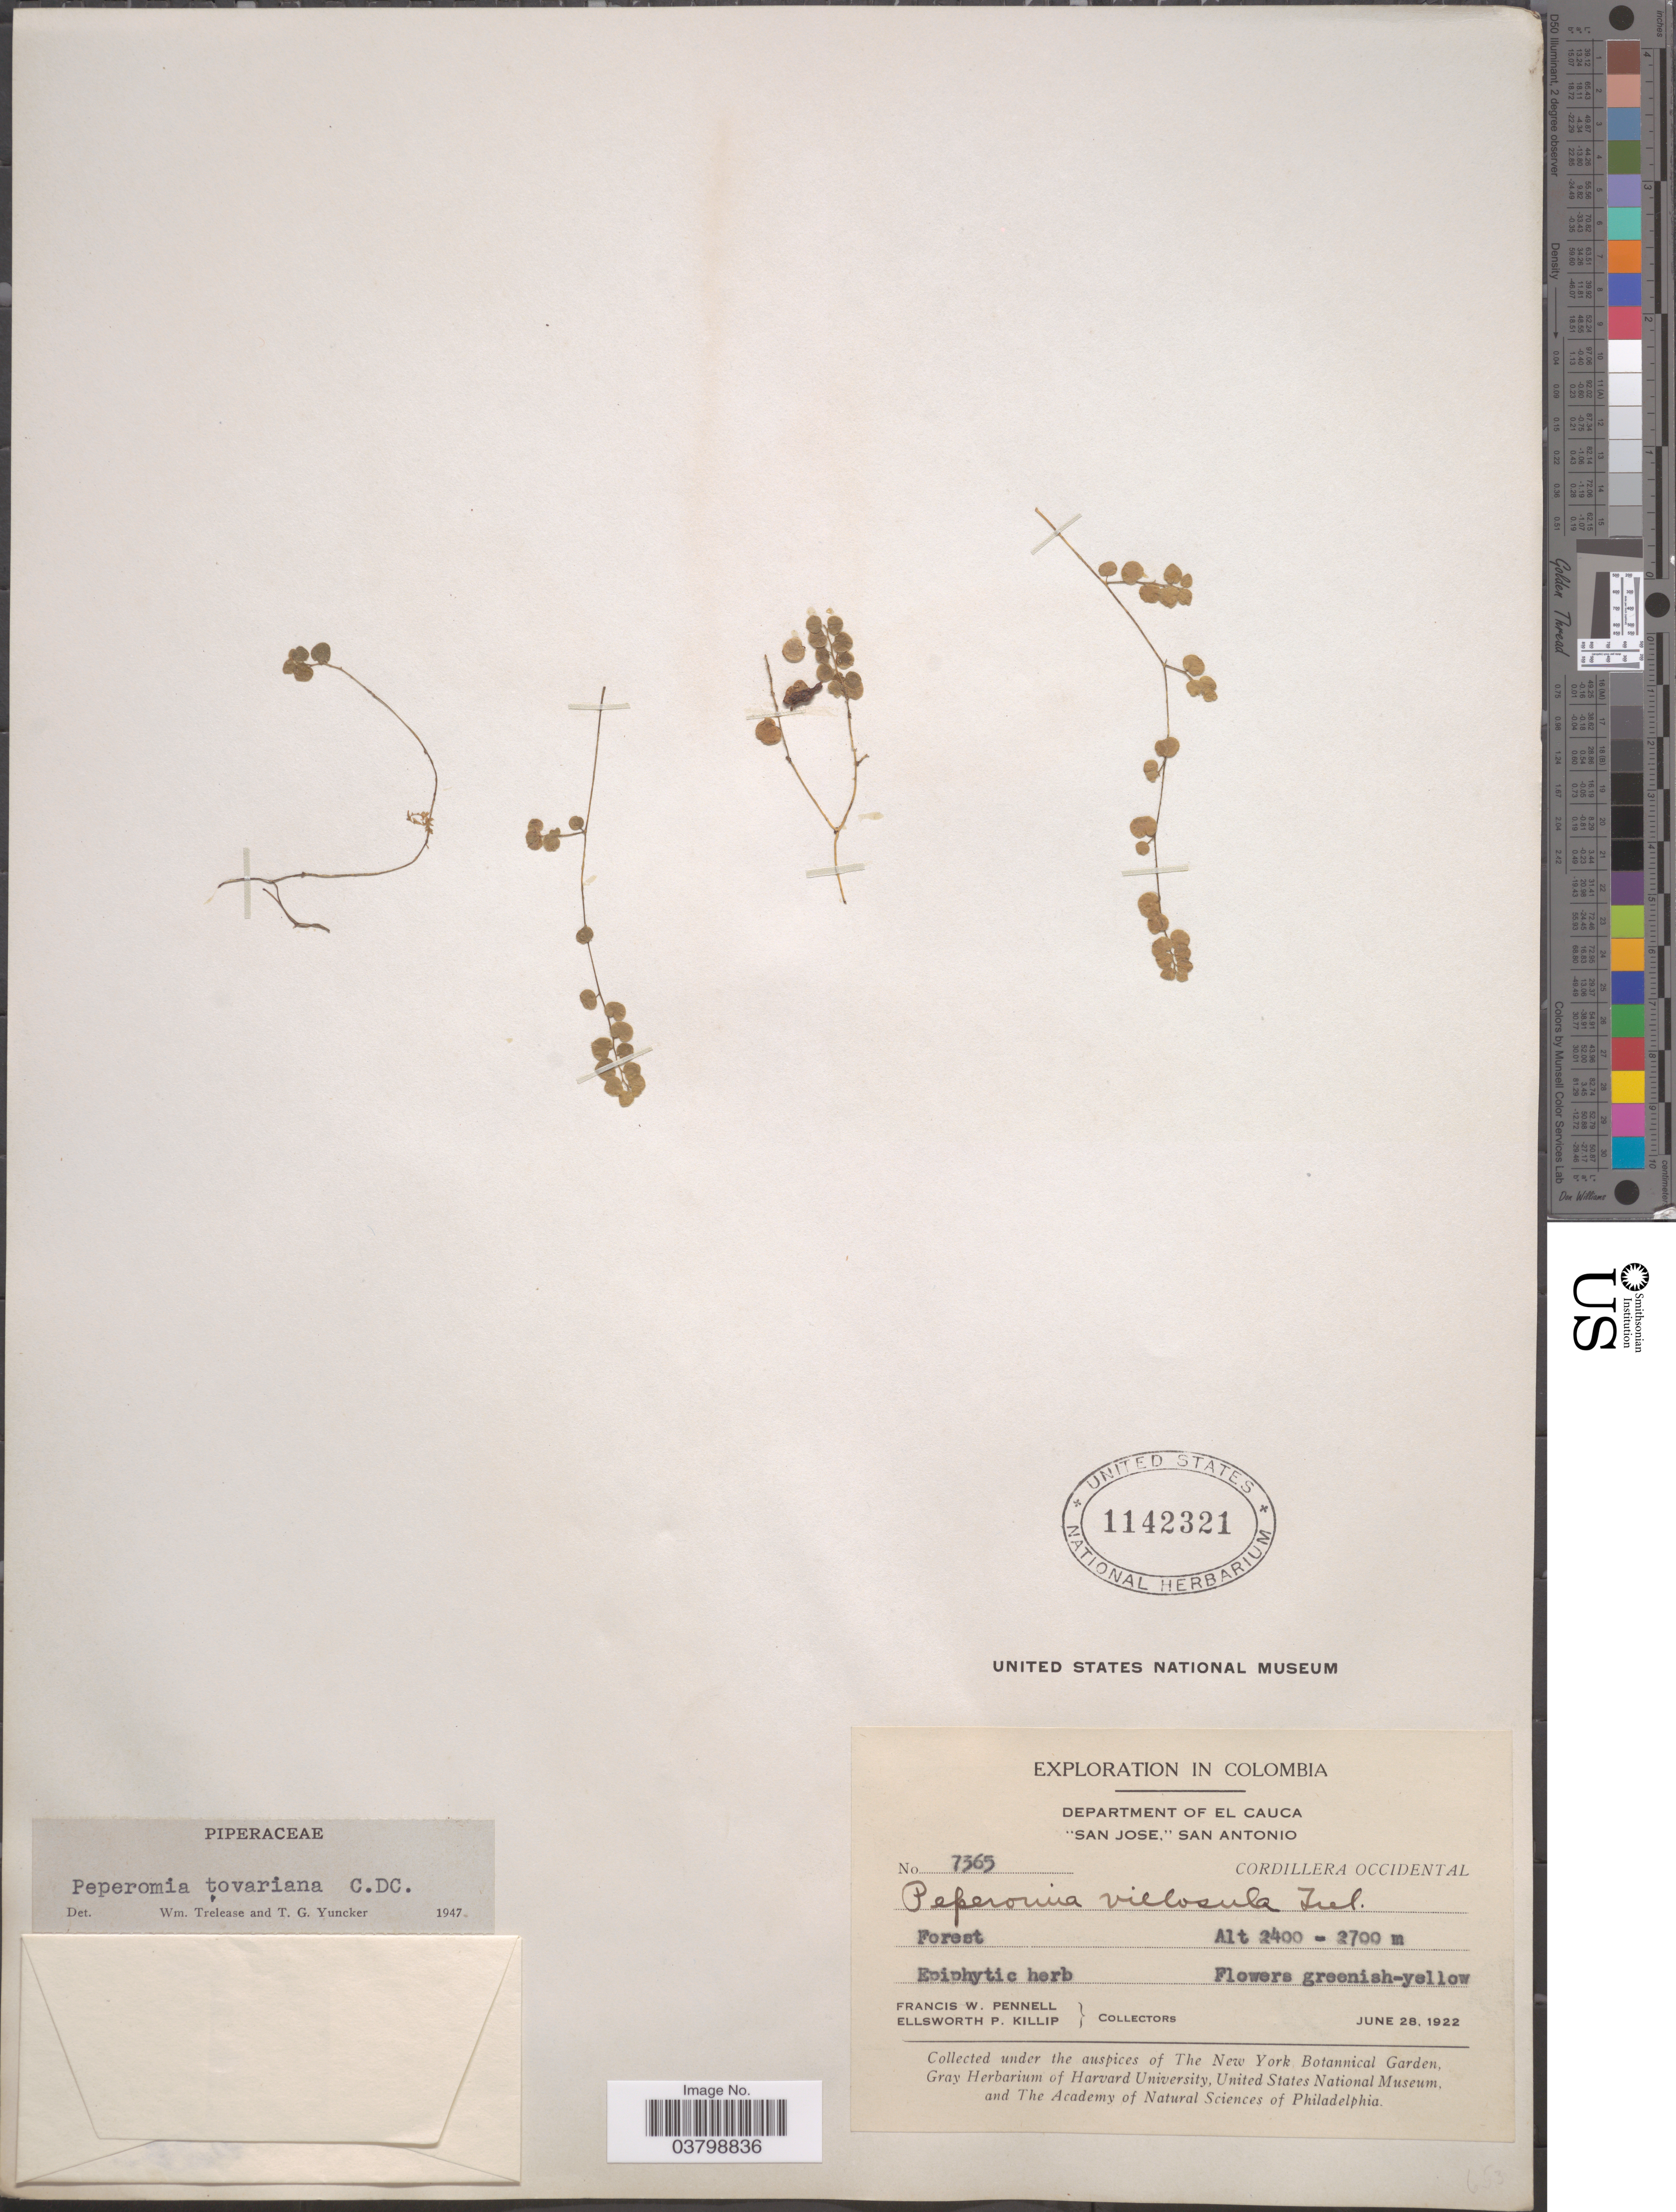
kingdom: Plantae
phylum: Tracheophyta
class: Magnoliopsida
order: Piperales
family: Piperaceae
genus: Peperomia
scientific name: Peperomia tovariana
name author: C. DC.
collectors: F. W. Pennell & E. P. Killip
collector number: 7365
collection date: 1922-06-28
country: Colombia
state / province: Cauca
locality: Department of El Cauca. 'San Jose,' San Antonio. Cordillera Occidental.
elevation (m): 2400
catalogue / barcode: US 1142321